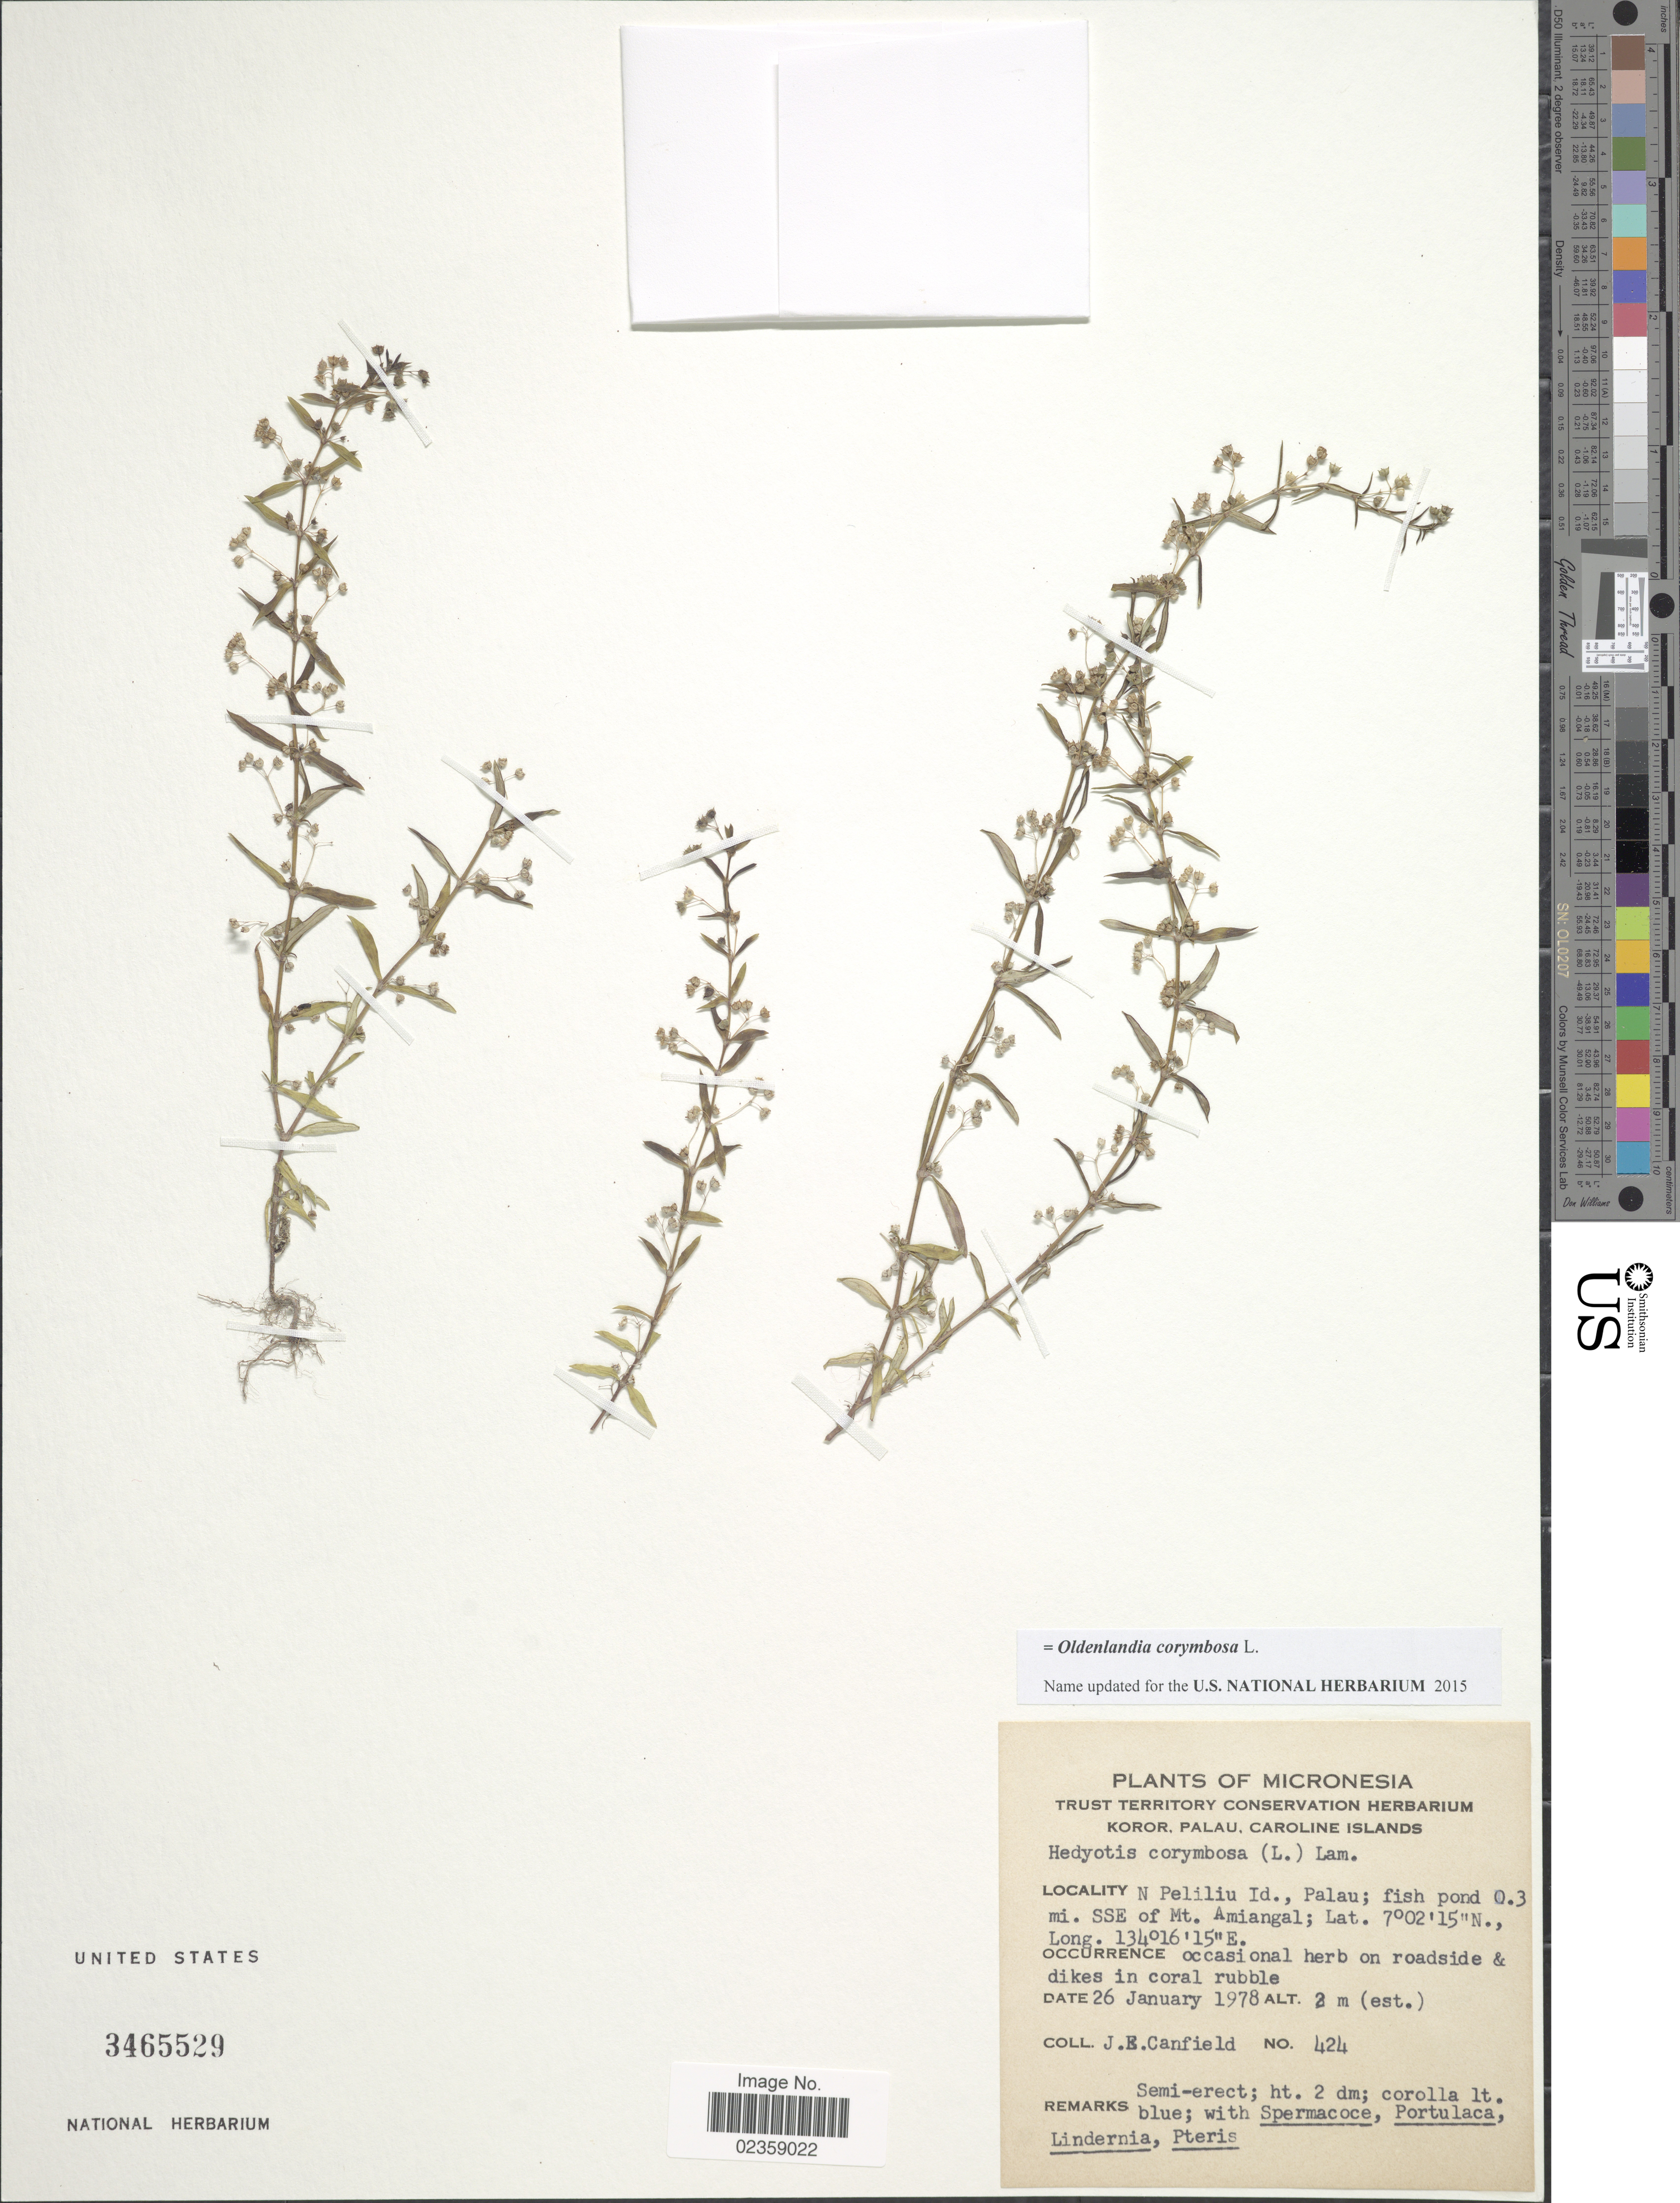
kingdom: Plantae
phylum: Tracheophyta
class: Magnoliopsida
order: Gentianales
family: Rubiaceae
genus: Oldenlandia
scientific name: Oldenlandia corymbosa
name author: L.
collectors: J. E. Canfield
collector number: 424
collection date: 1978-01-26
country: Micronesia, Federated States of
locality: N Peliliu Id., Palau; fish pond 0.3 mi. SSE of Mt. Amiangal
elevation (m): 2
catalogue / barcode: US 3465529